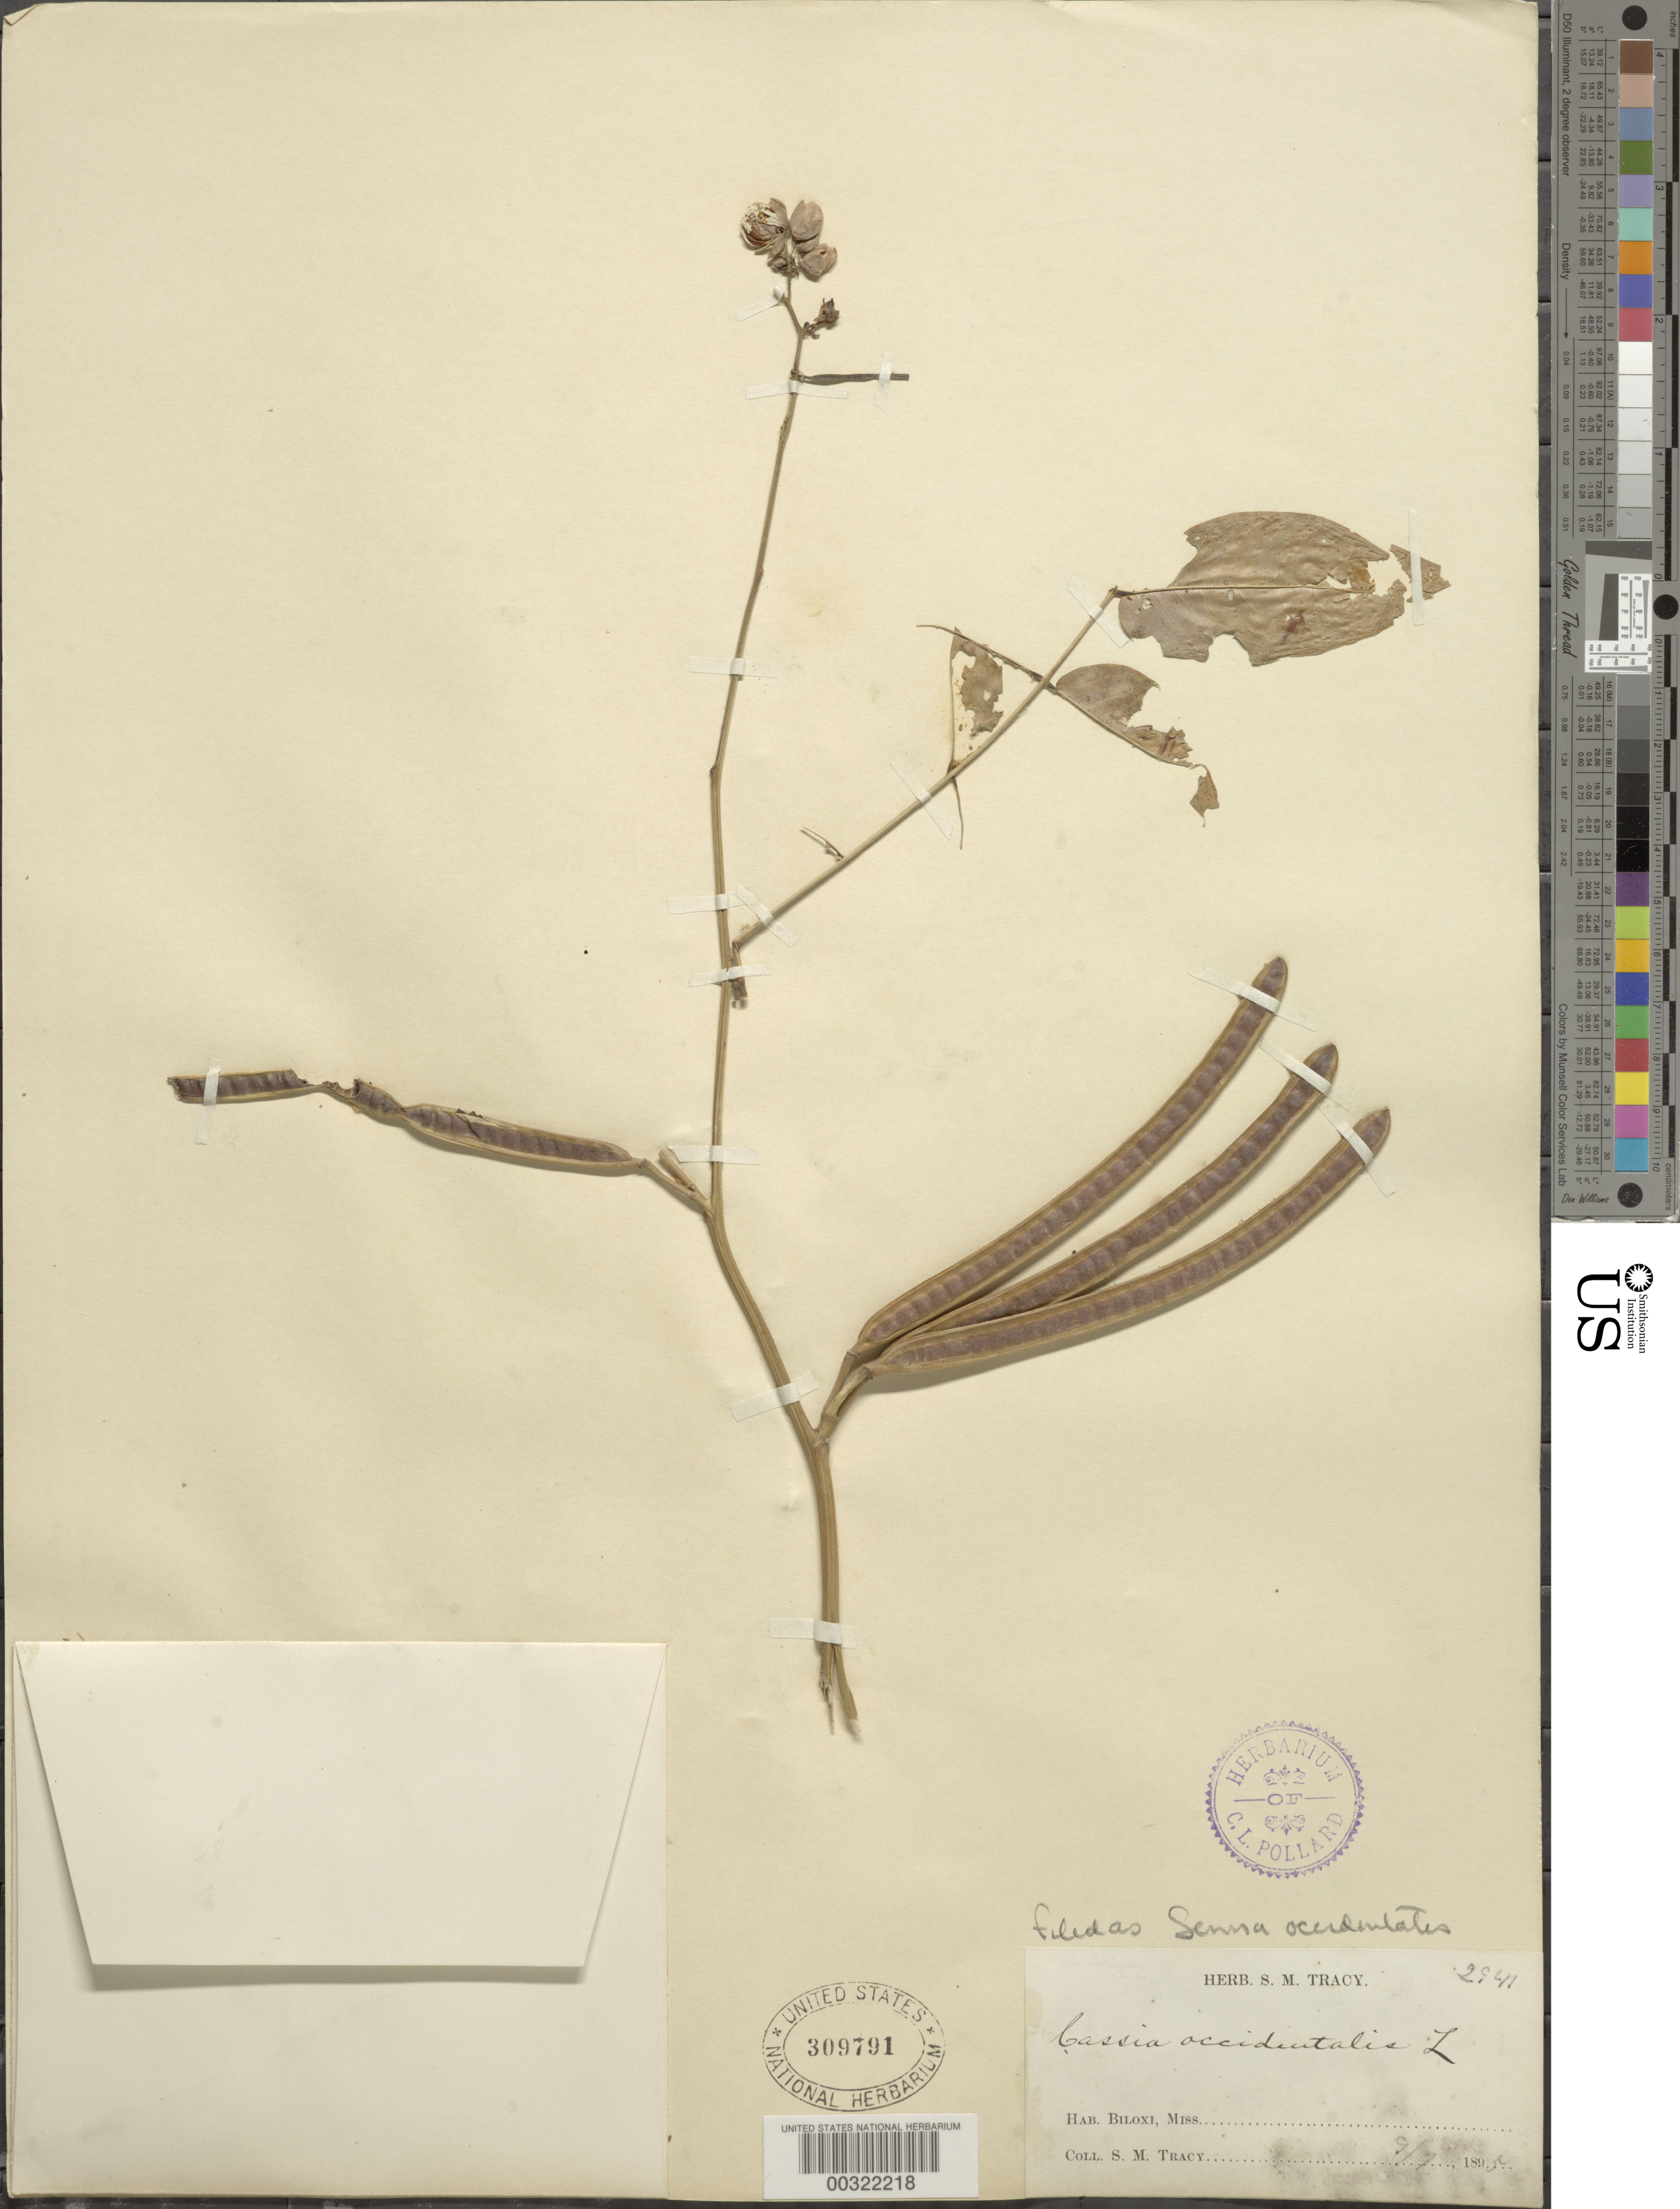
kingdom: Plantae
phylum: Tracheophyta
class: Magnoliopsida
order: Fabales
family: Fabaceae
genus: Senna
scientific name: Senna occidentalis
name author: (L.) Link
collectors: S. M. Tracy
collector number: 2941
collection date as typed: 07 Sep 1895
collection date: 1895-09-07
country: United States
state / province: Mississippi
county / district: Harrison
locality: Biloxi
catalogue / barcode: US 309791